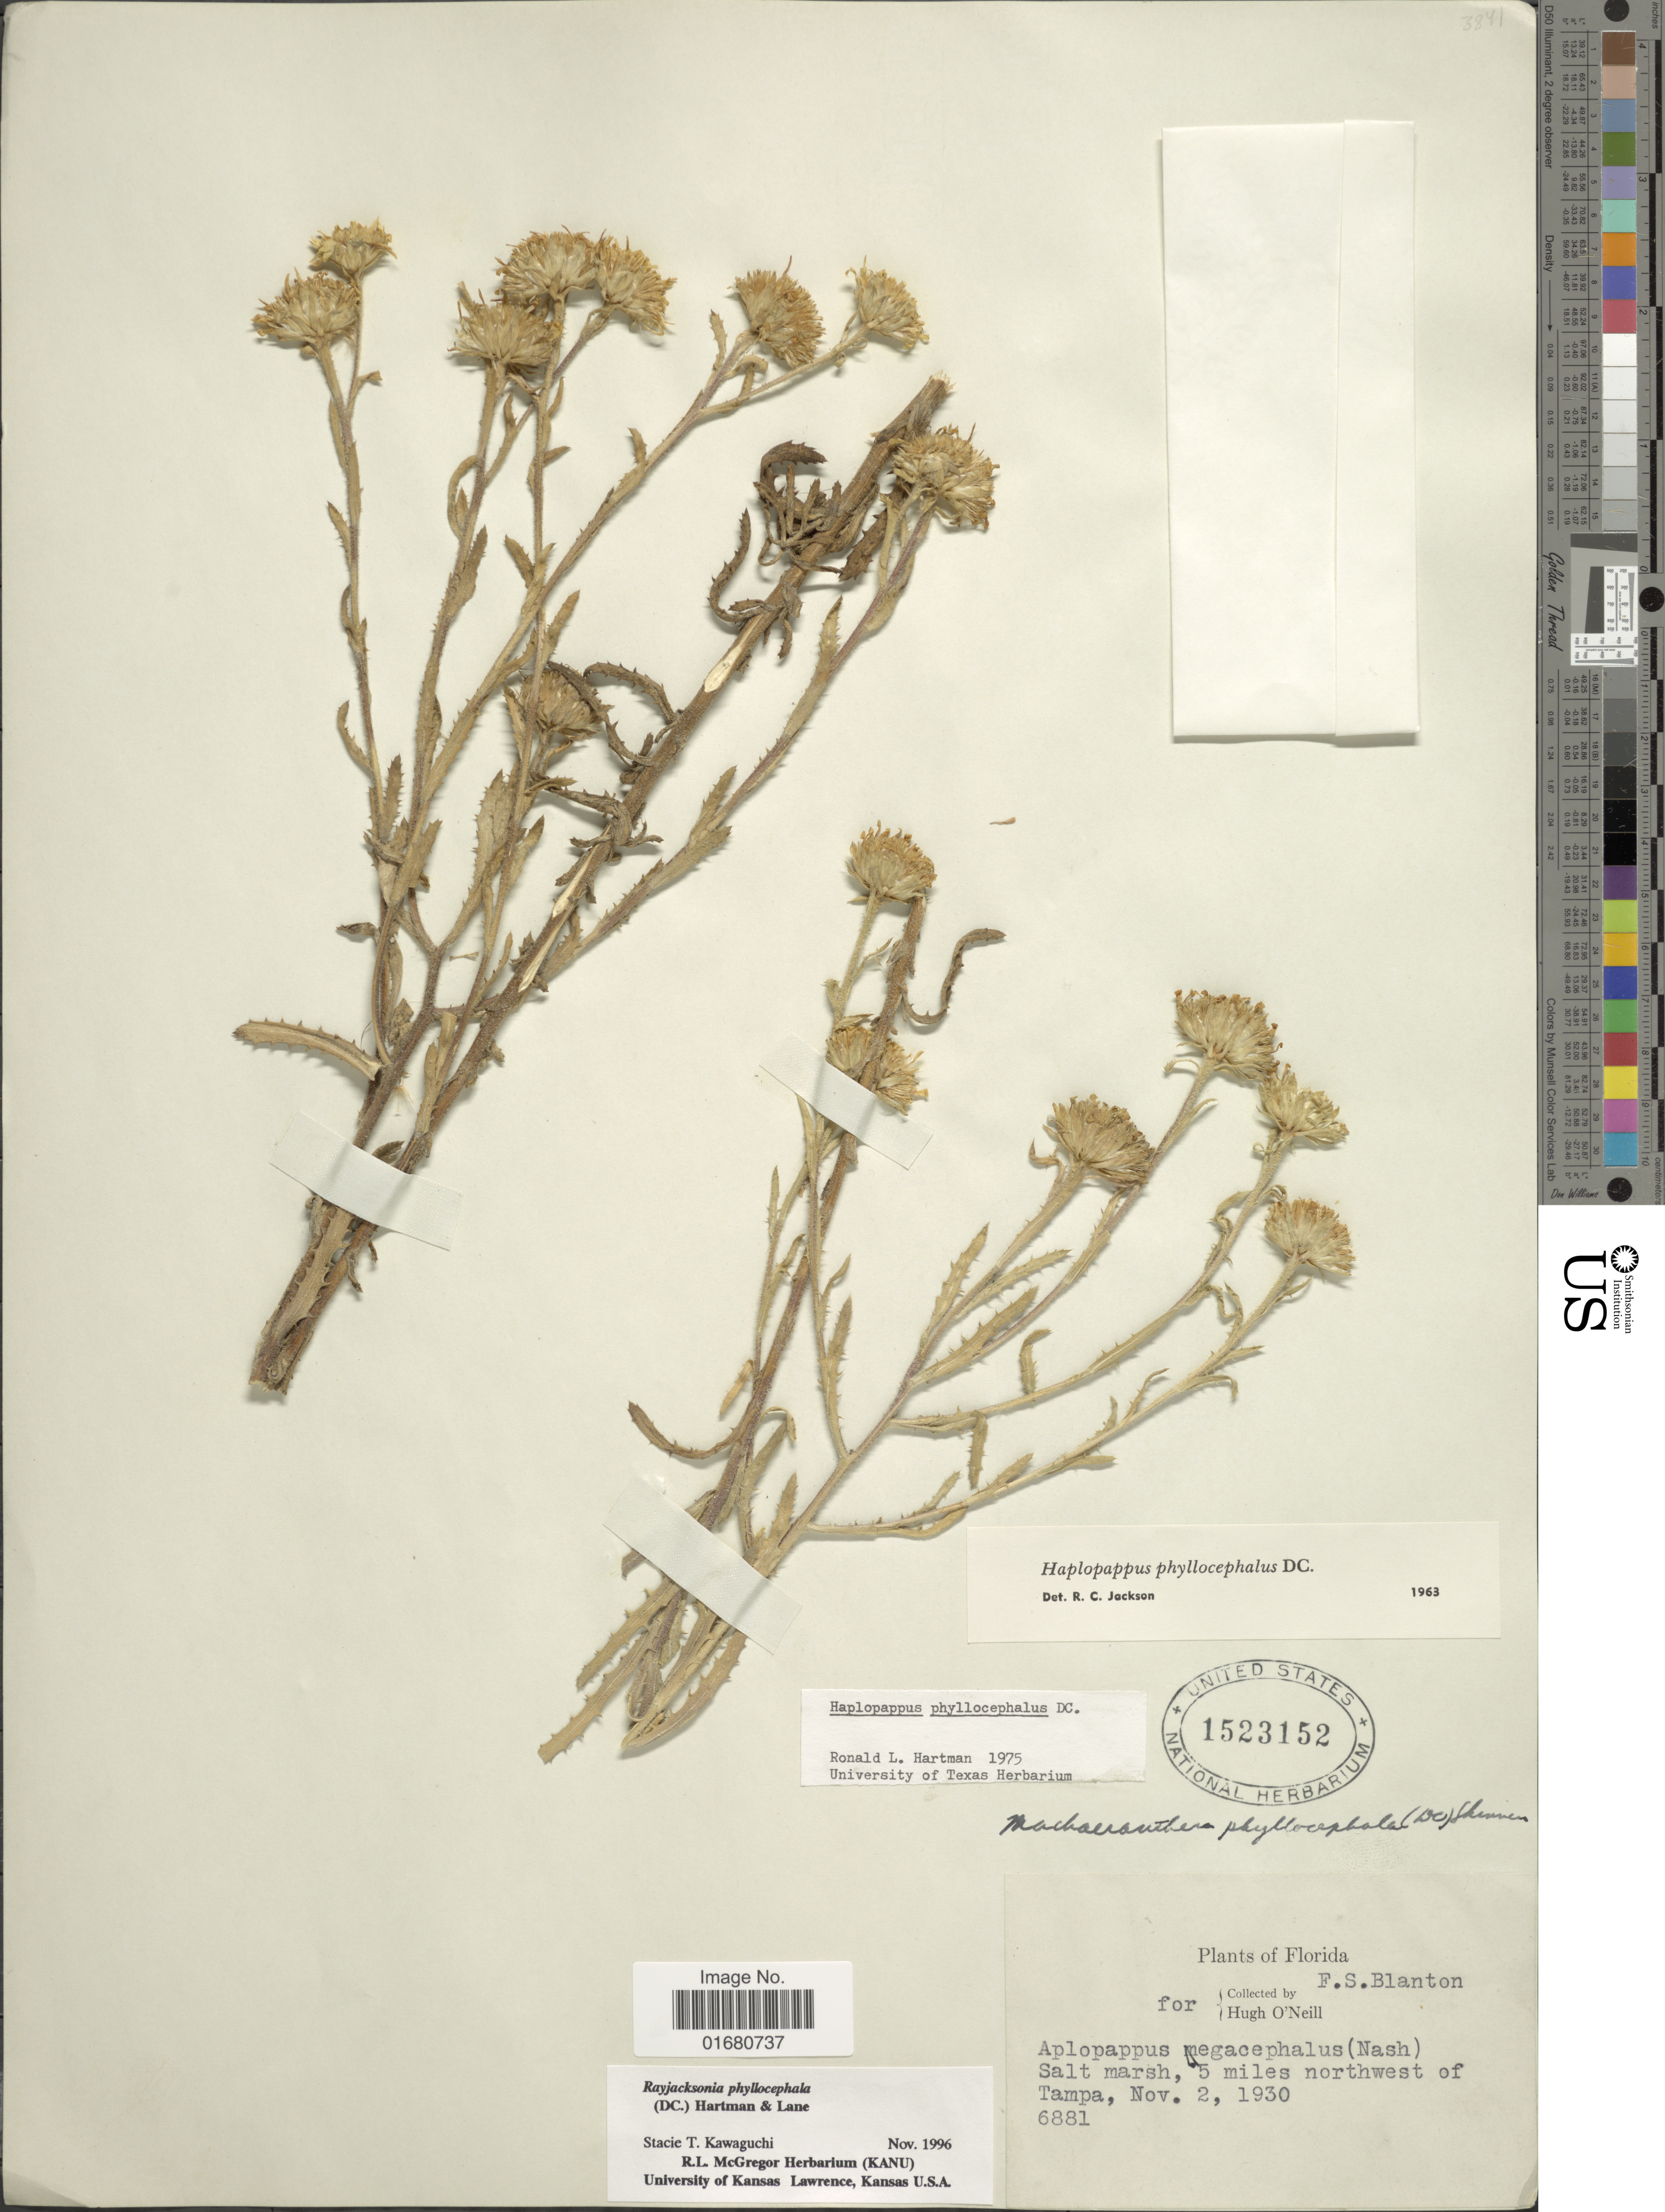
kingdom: Plantae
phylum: Tracheophyta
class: Magnoliopsida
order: Asterales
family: Asteraceae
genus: Rayjacksonia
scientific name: Rayjacksonia phyllocephala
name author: (DC.) R.L. Hartm. & M.A. Lane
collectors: H. O'Neill & F. S. Blanton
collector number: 6881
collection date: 1930-11-02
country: United States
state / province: Florida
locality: Salt marsh, 5 miles northwest of Tampa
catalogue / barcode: US 1523152